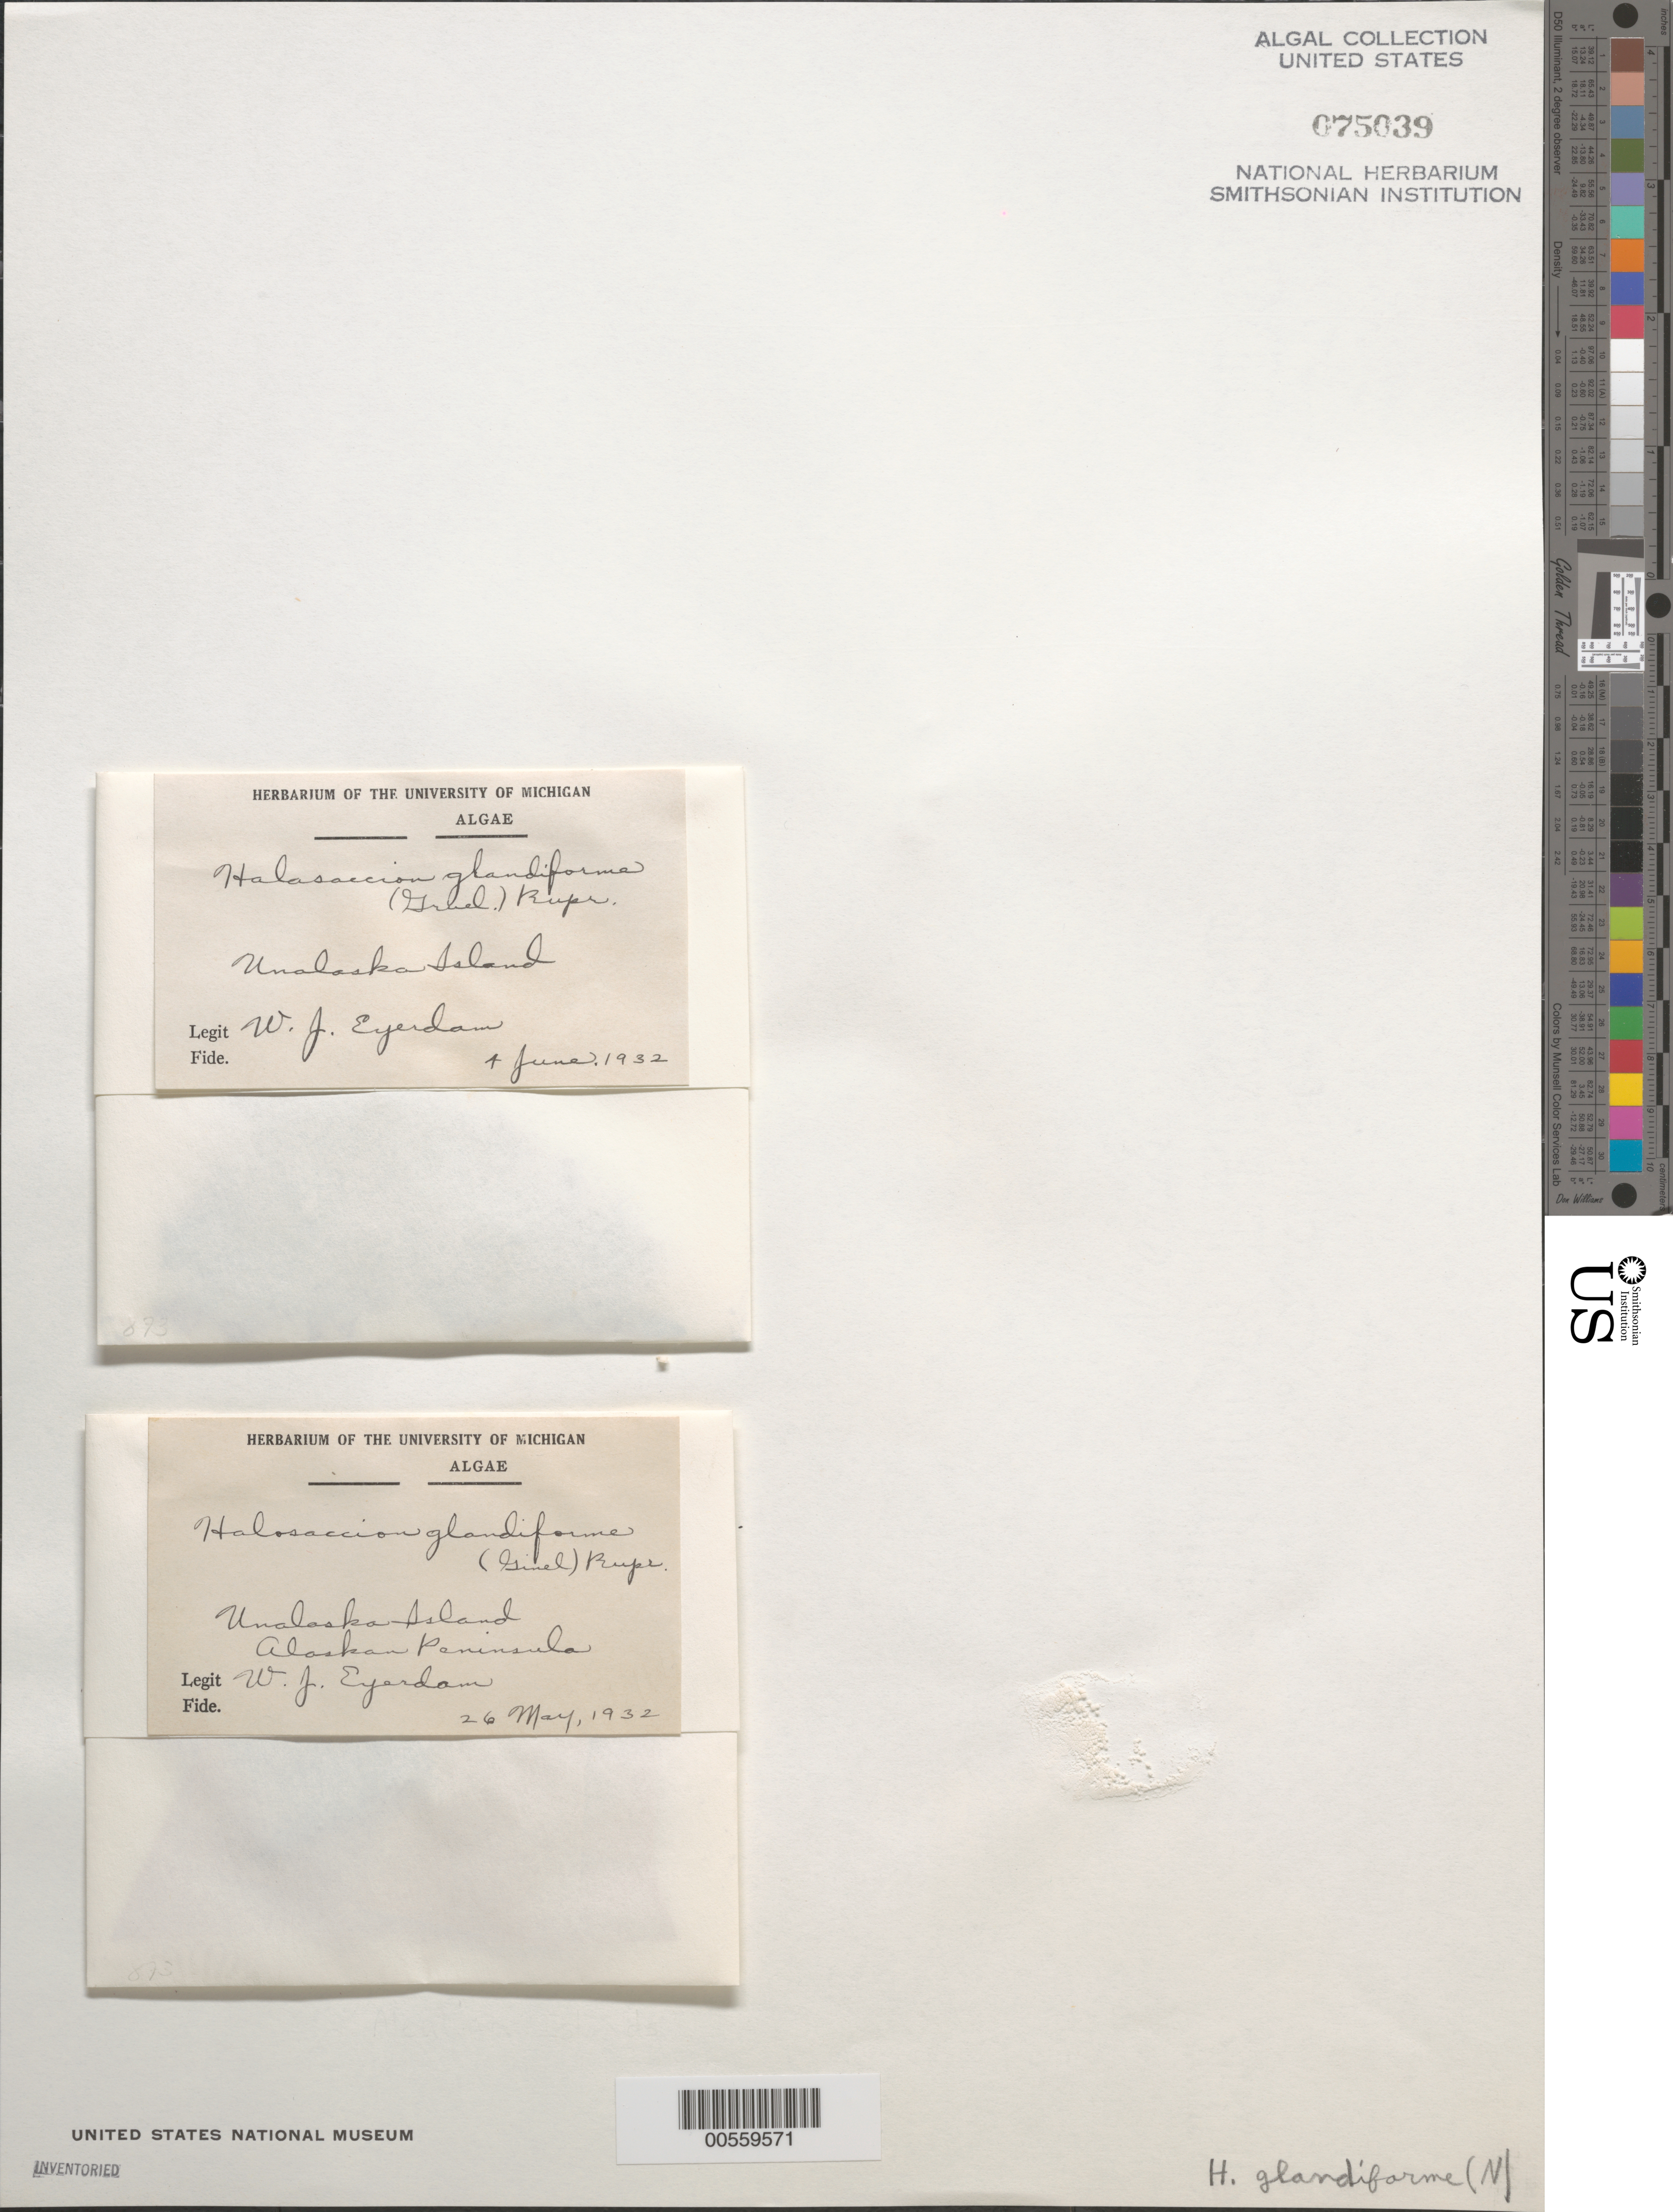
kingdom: Plantae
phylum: Rhodophyta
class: Florideophyceae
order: Palmariales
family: Palmariaceae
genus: Halosaccion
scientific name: Halosaccion glandiforme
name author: (S.G. Gmel.) Rupr.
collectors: W. J. Eyerdam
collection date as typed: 26 May 1932 and 04 Jun 1932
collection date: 1932-05-26,1932-06-04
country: United States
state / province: Alaska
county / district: Aleutian Islands Division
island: Unalaska Island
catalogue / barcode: US 75039